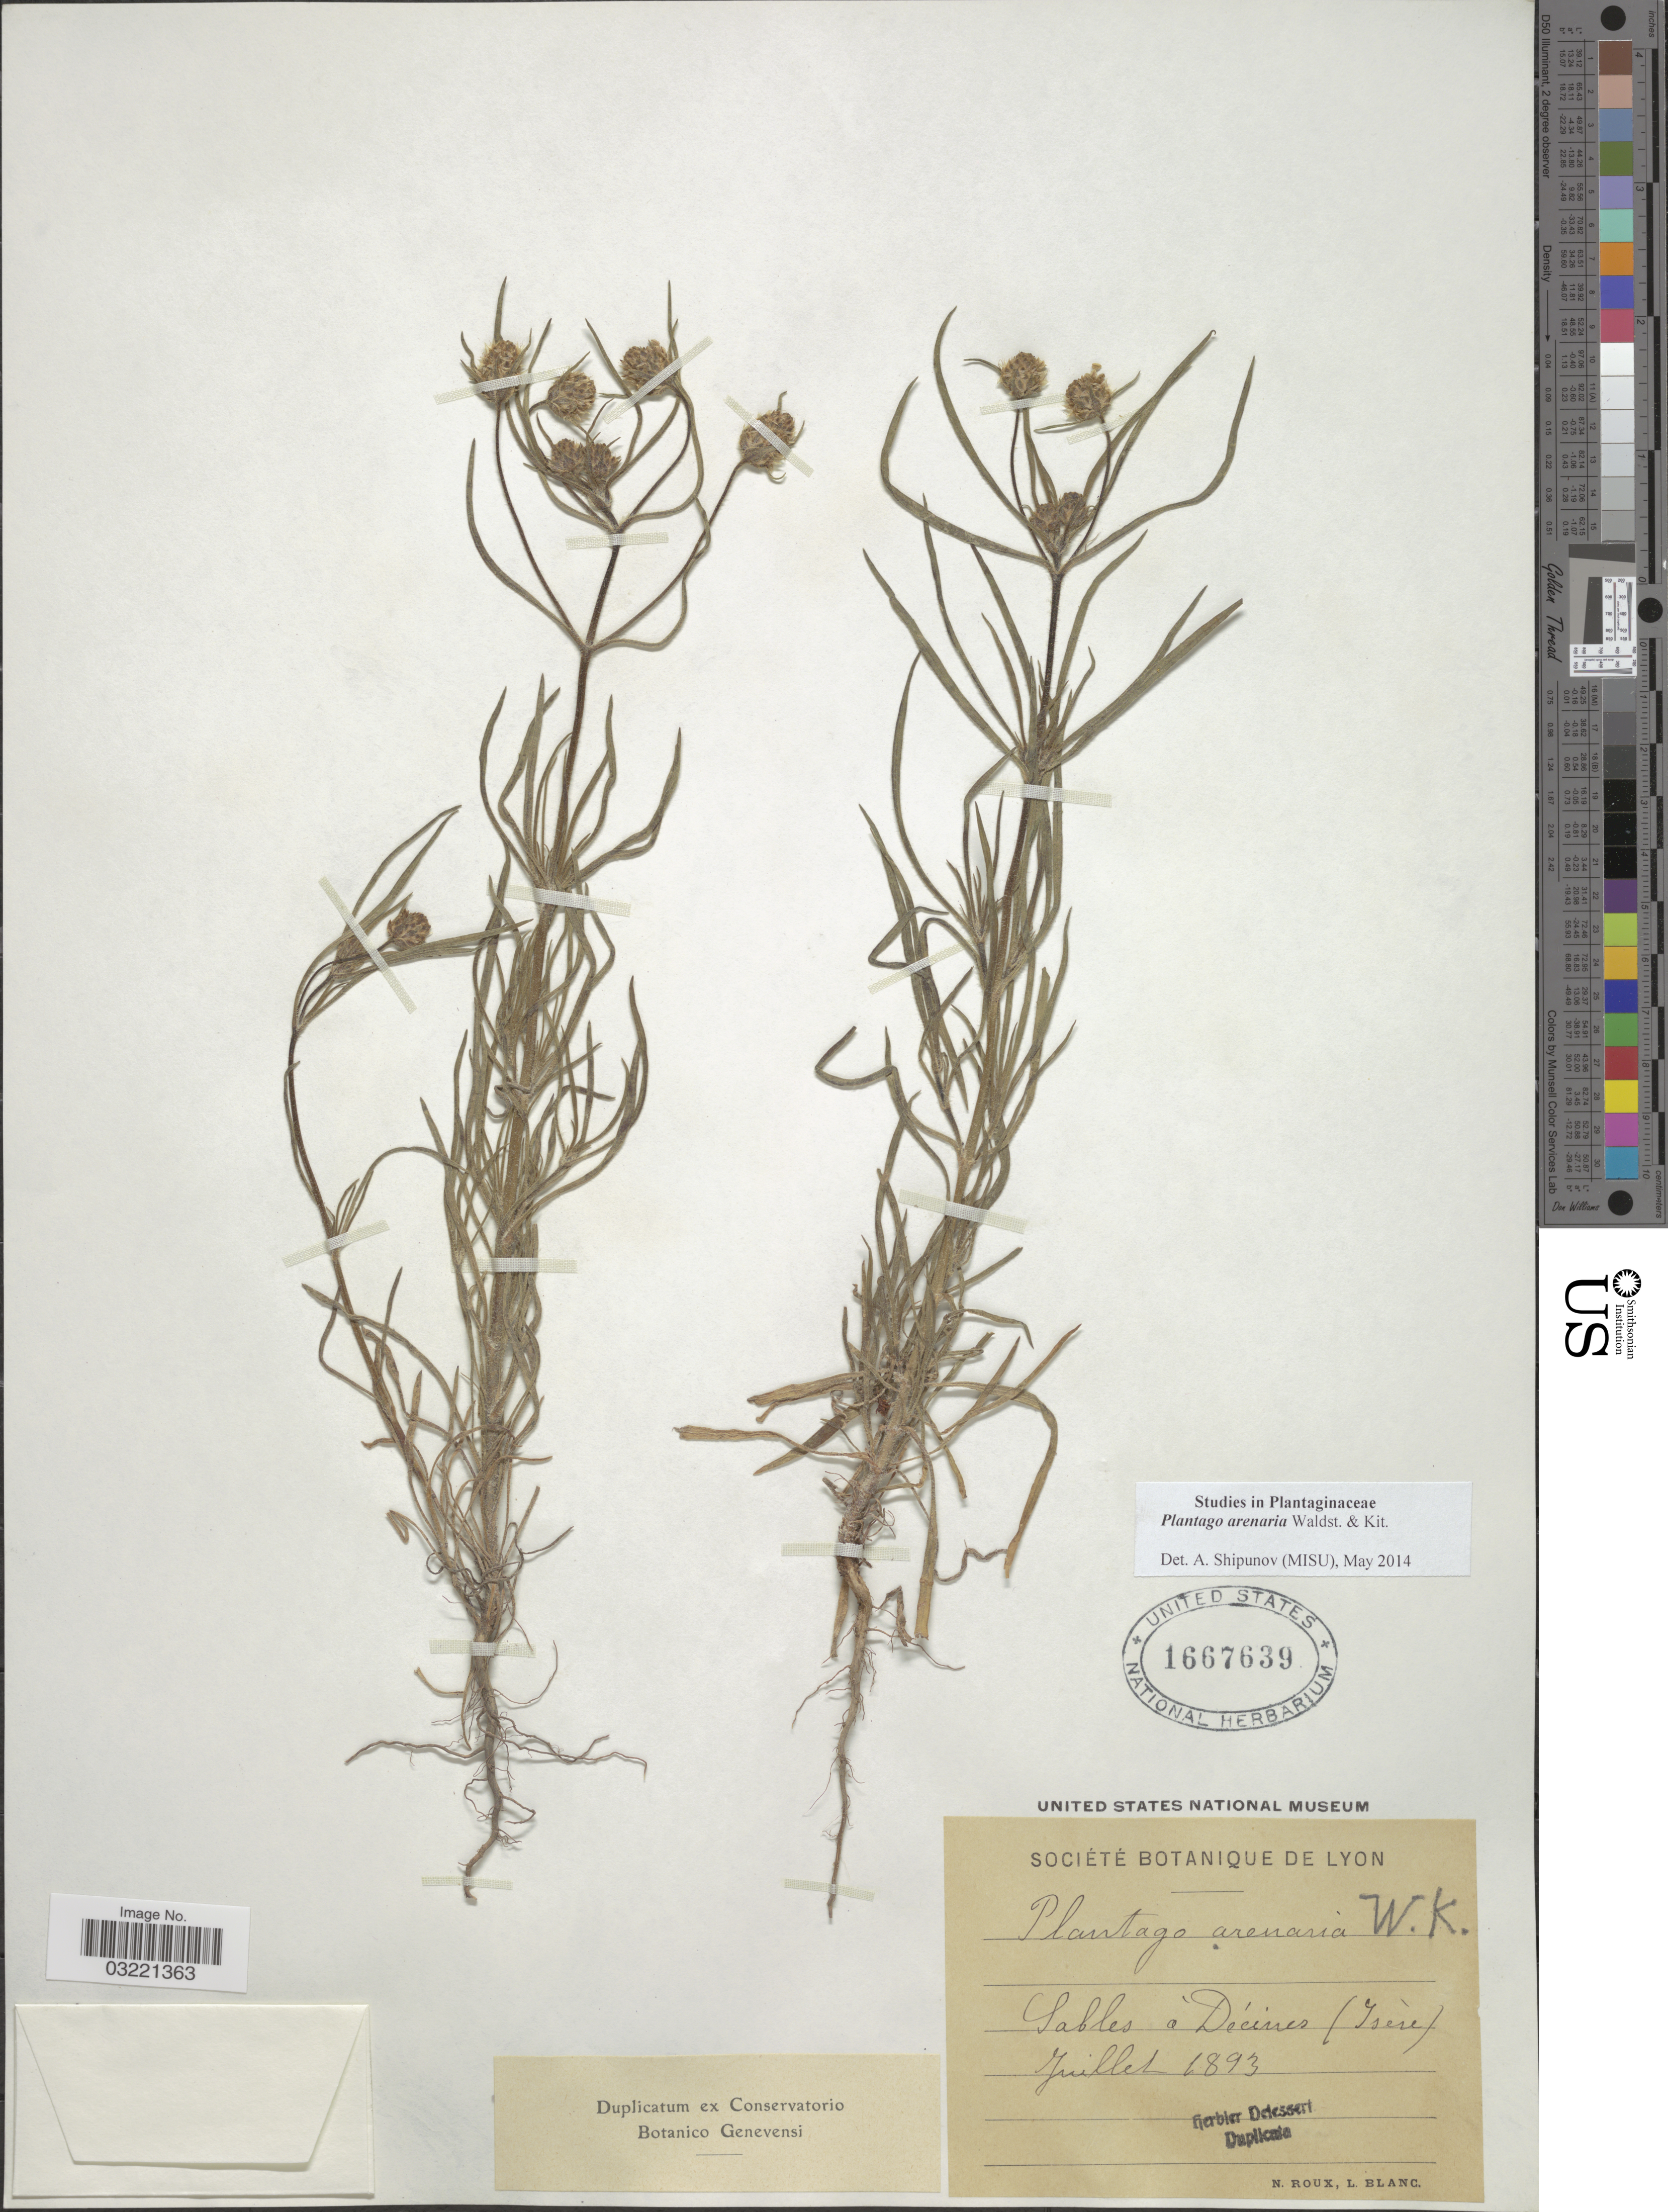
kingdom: Plantae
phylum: Tracheophyta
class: Magnoliopsida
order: Lamiales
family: Plantaginaceae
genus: Plantago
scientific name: Plantago arenaria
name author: Waldst. & Kit.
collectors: N. Roux & L. Blanc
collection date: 1893-07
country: France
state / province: Auvergne-Rhône-Alpes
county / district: Isère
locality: Sables à Décines (Iserè).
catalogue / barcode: US 1667639